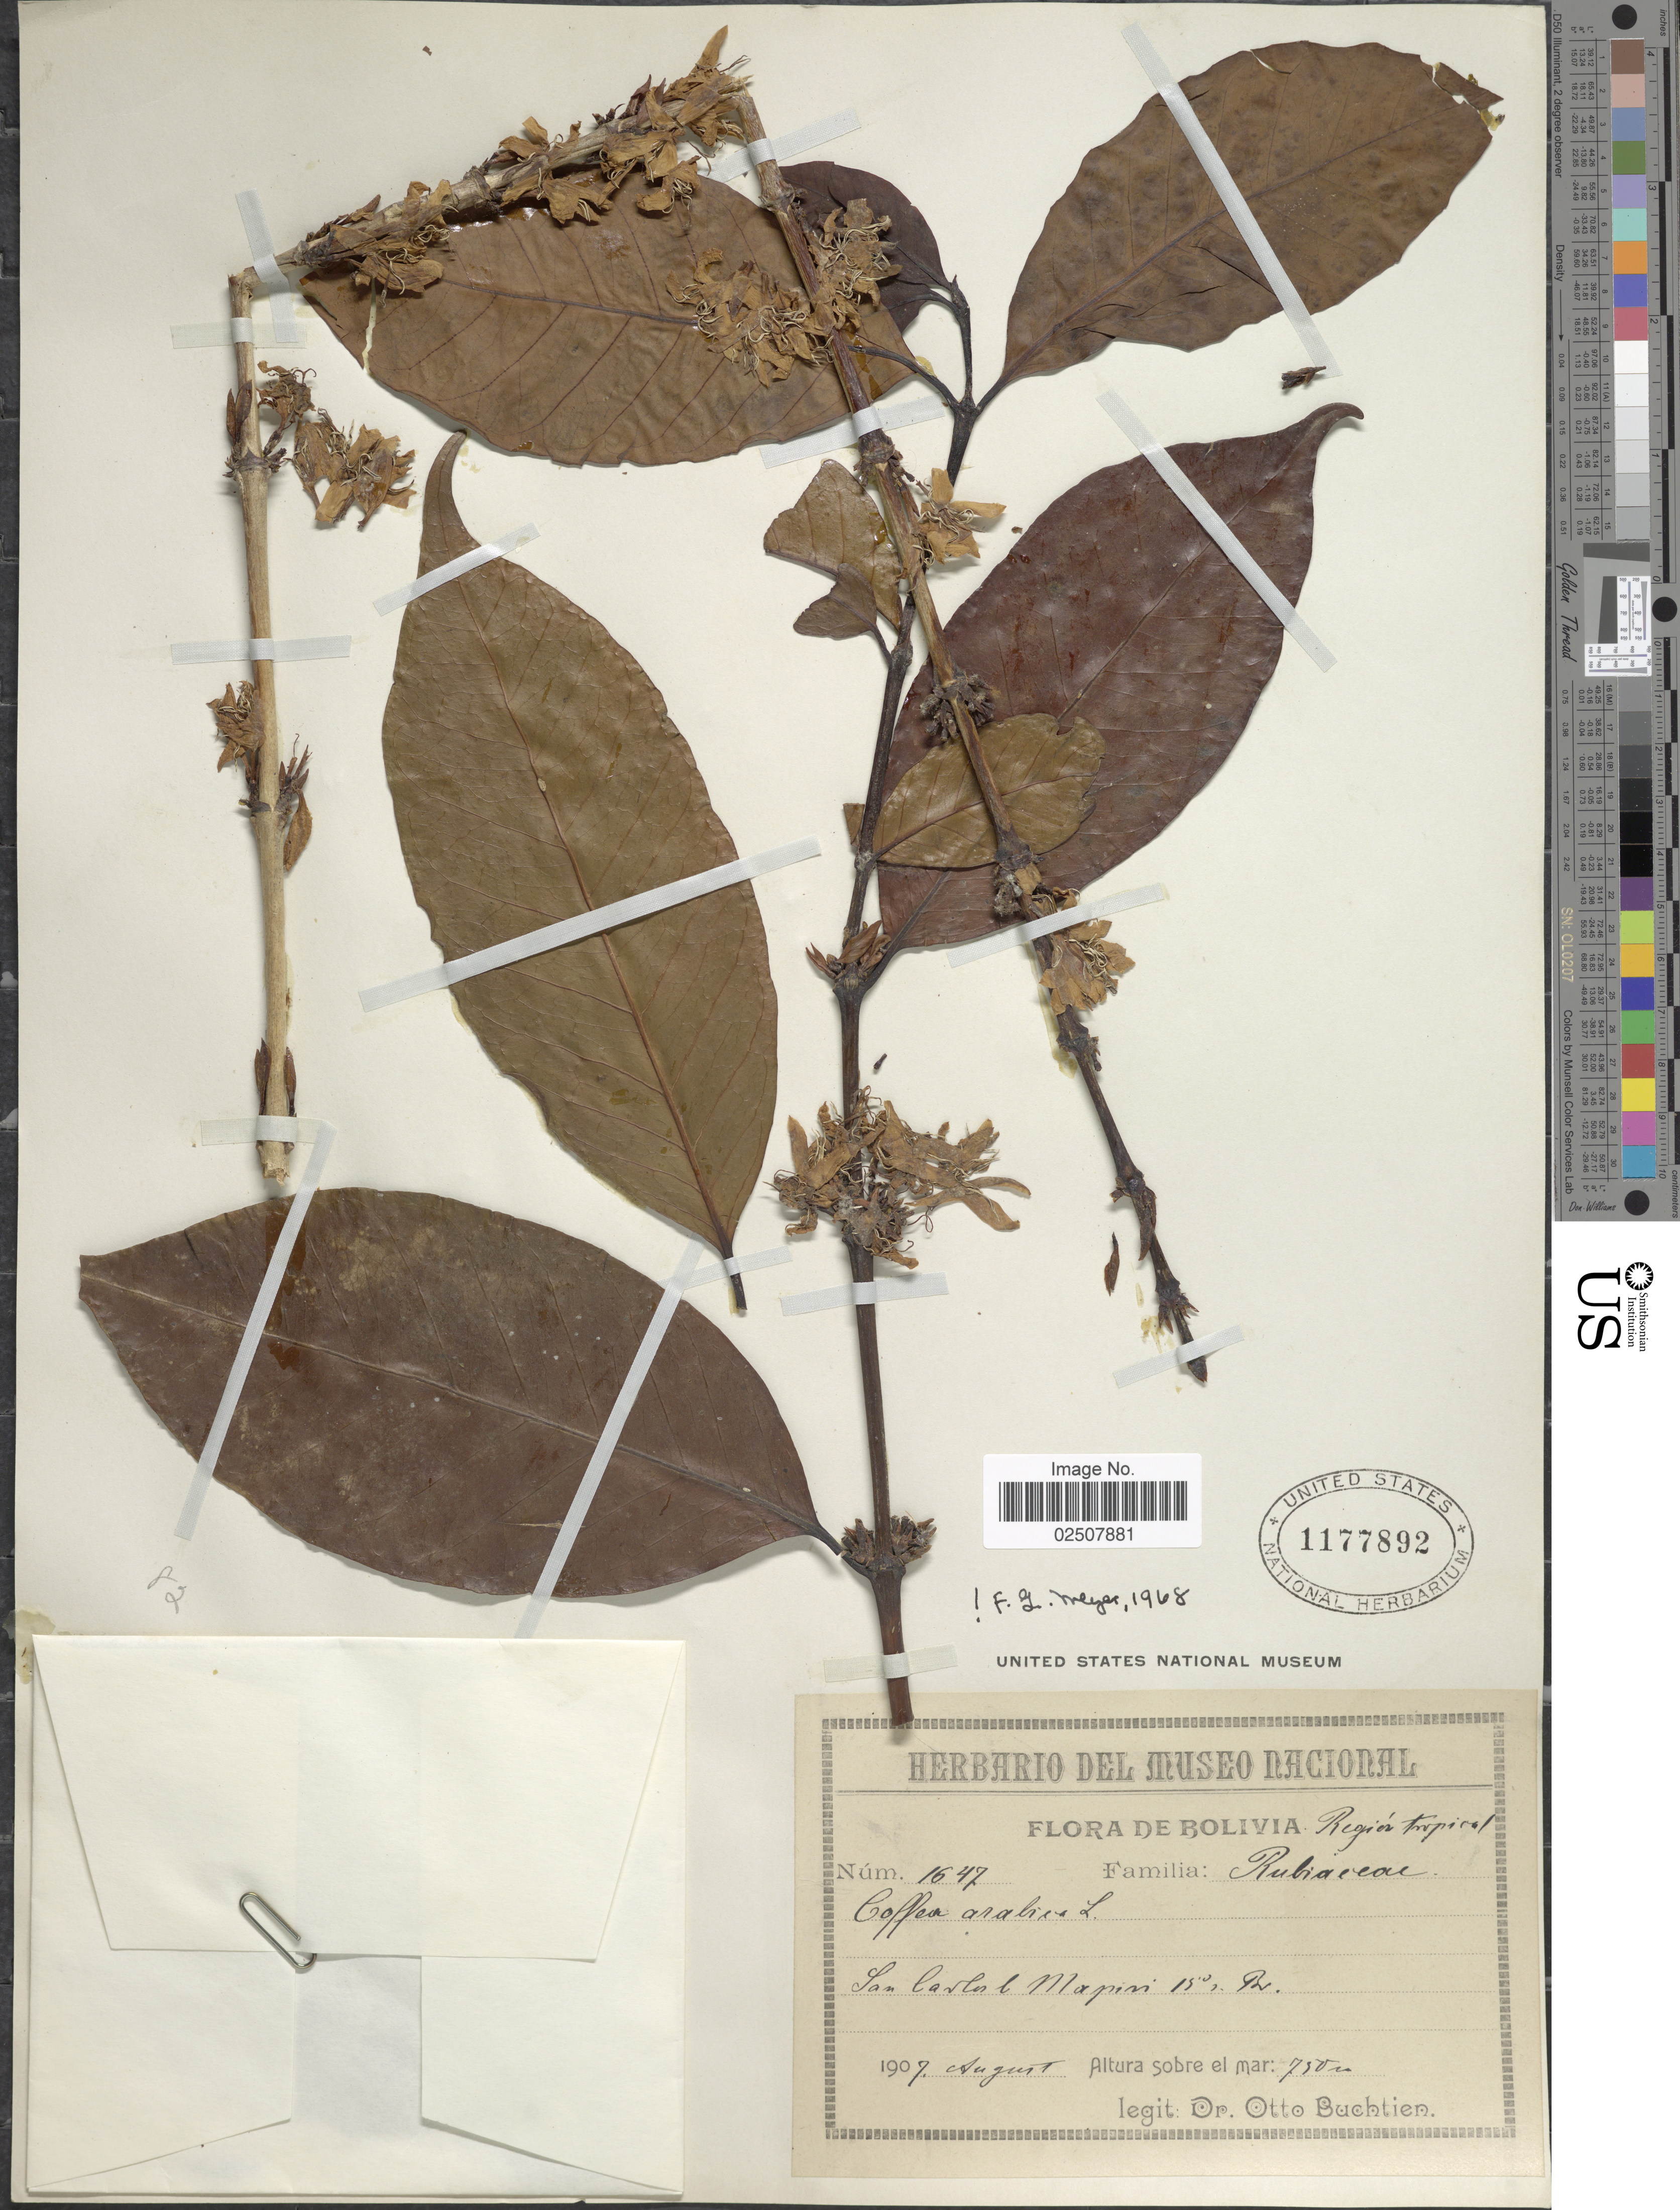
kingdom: Plantae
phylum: Tracheophyta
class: Magnoliopsida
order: Gentianales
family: Rubiaceae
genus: Coffea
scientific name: Coffea arabica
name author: L.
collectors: O. Buchtien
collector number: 1647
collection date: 1907-08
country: Bolivia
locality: Región tropical, San Carlos b Mapiri 15° Br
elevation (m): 750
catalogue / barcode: US 1177892